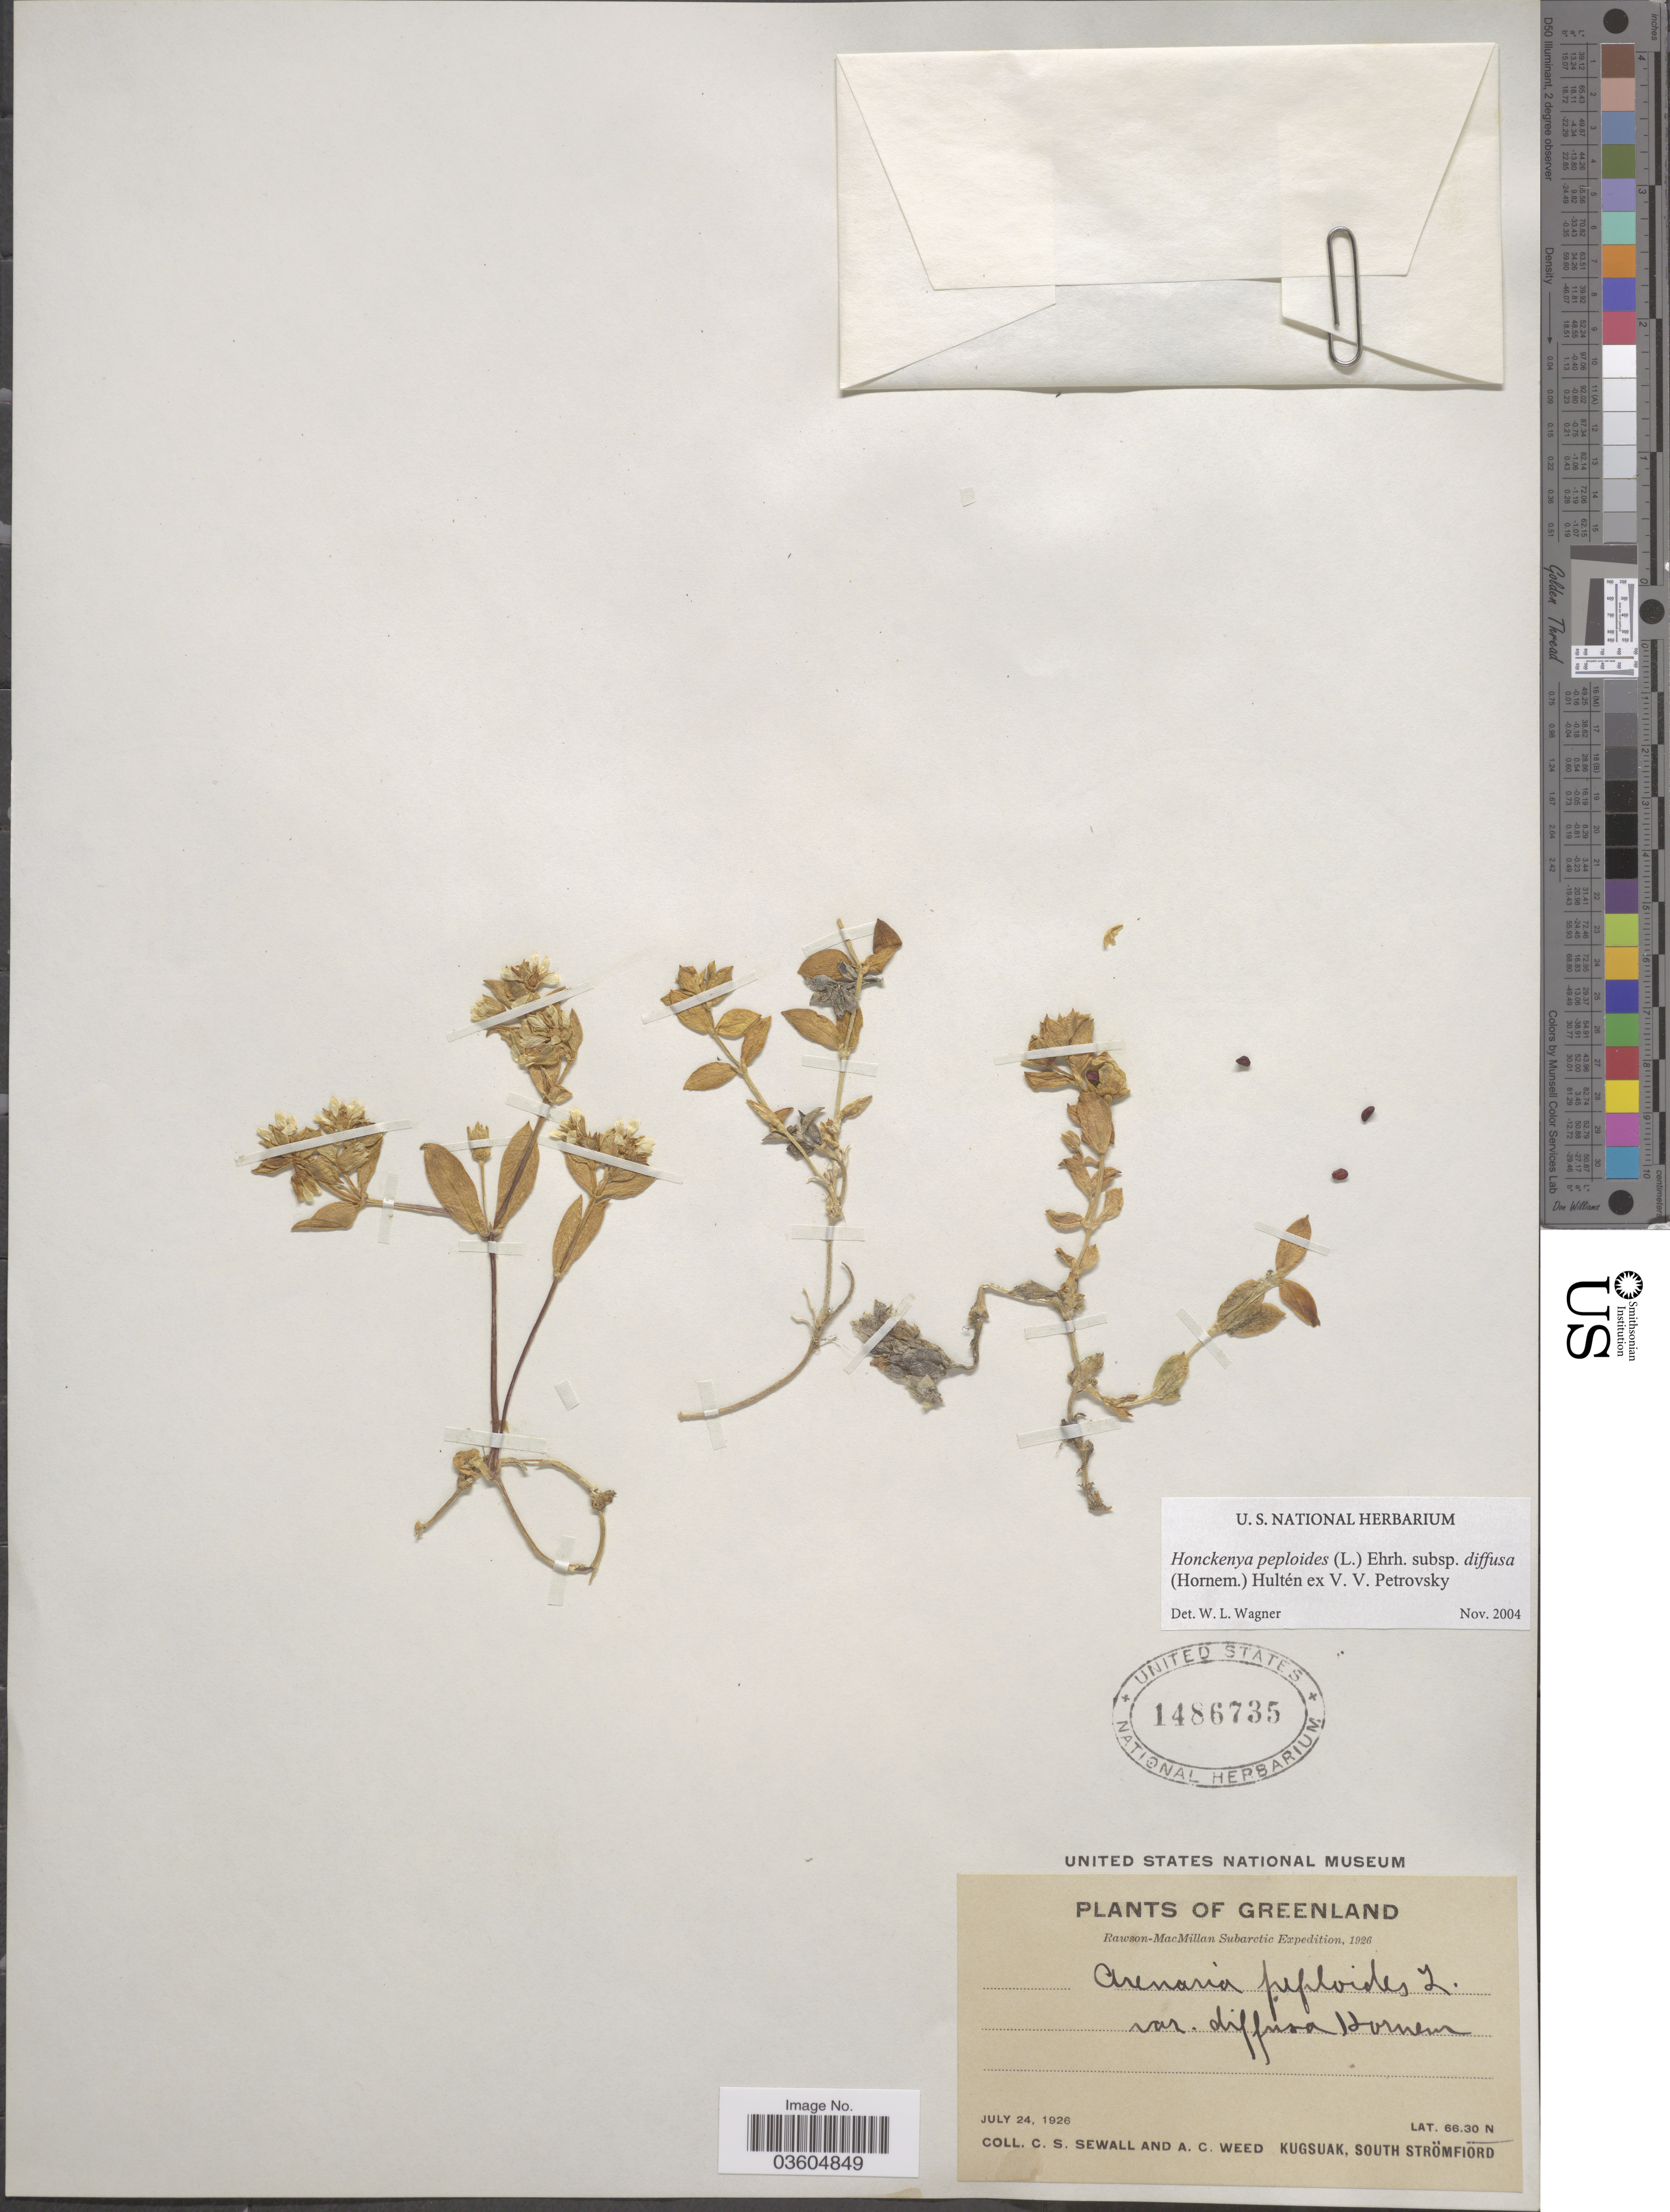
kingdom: Plantae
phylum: Tracheophyta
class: Magnoliopsida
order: Caryophyllales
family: Caryophyllaceae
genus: Honckenya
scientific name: Honckenya peploides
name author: (L.) Ehrh.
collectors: C. Sewall & A. Weed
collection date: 1926-07-24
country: Greenland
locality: Kugsuak, South Strömfiord.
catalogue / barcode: US 1486735